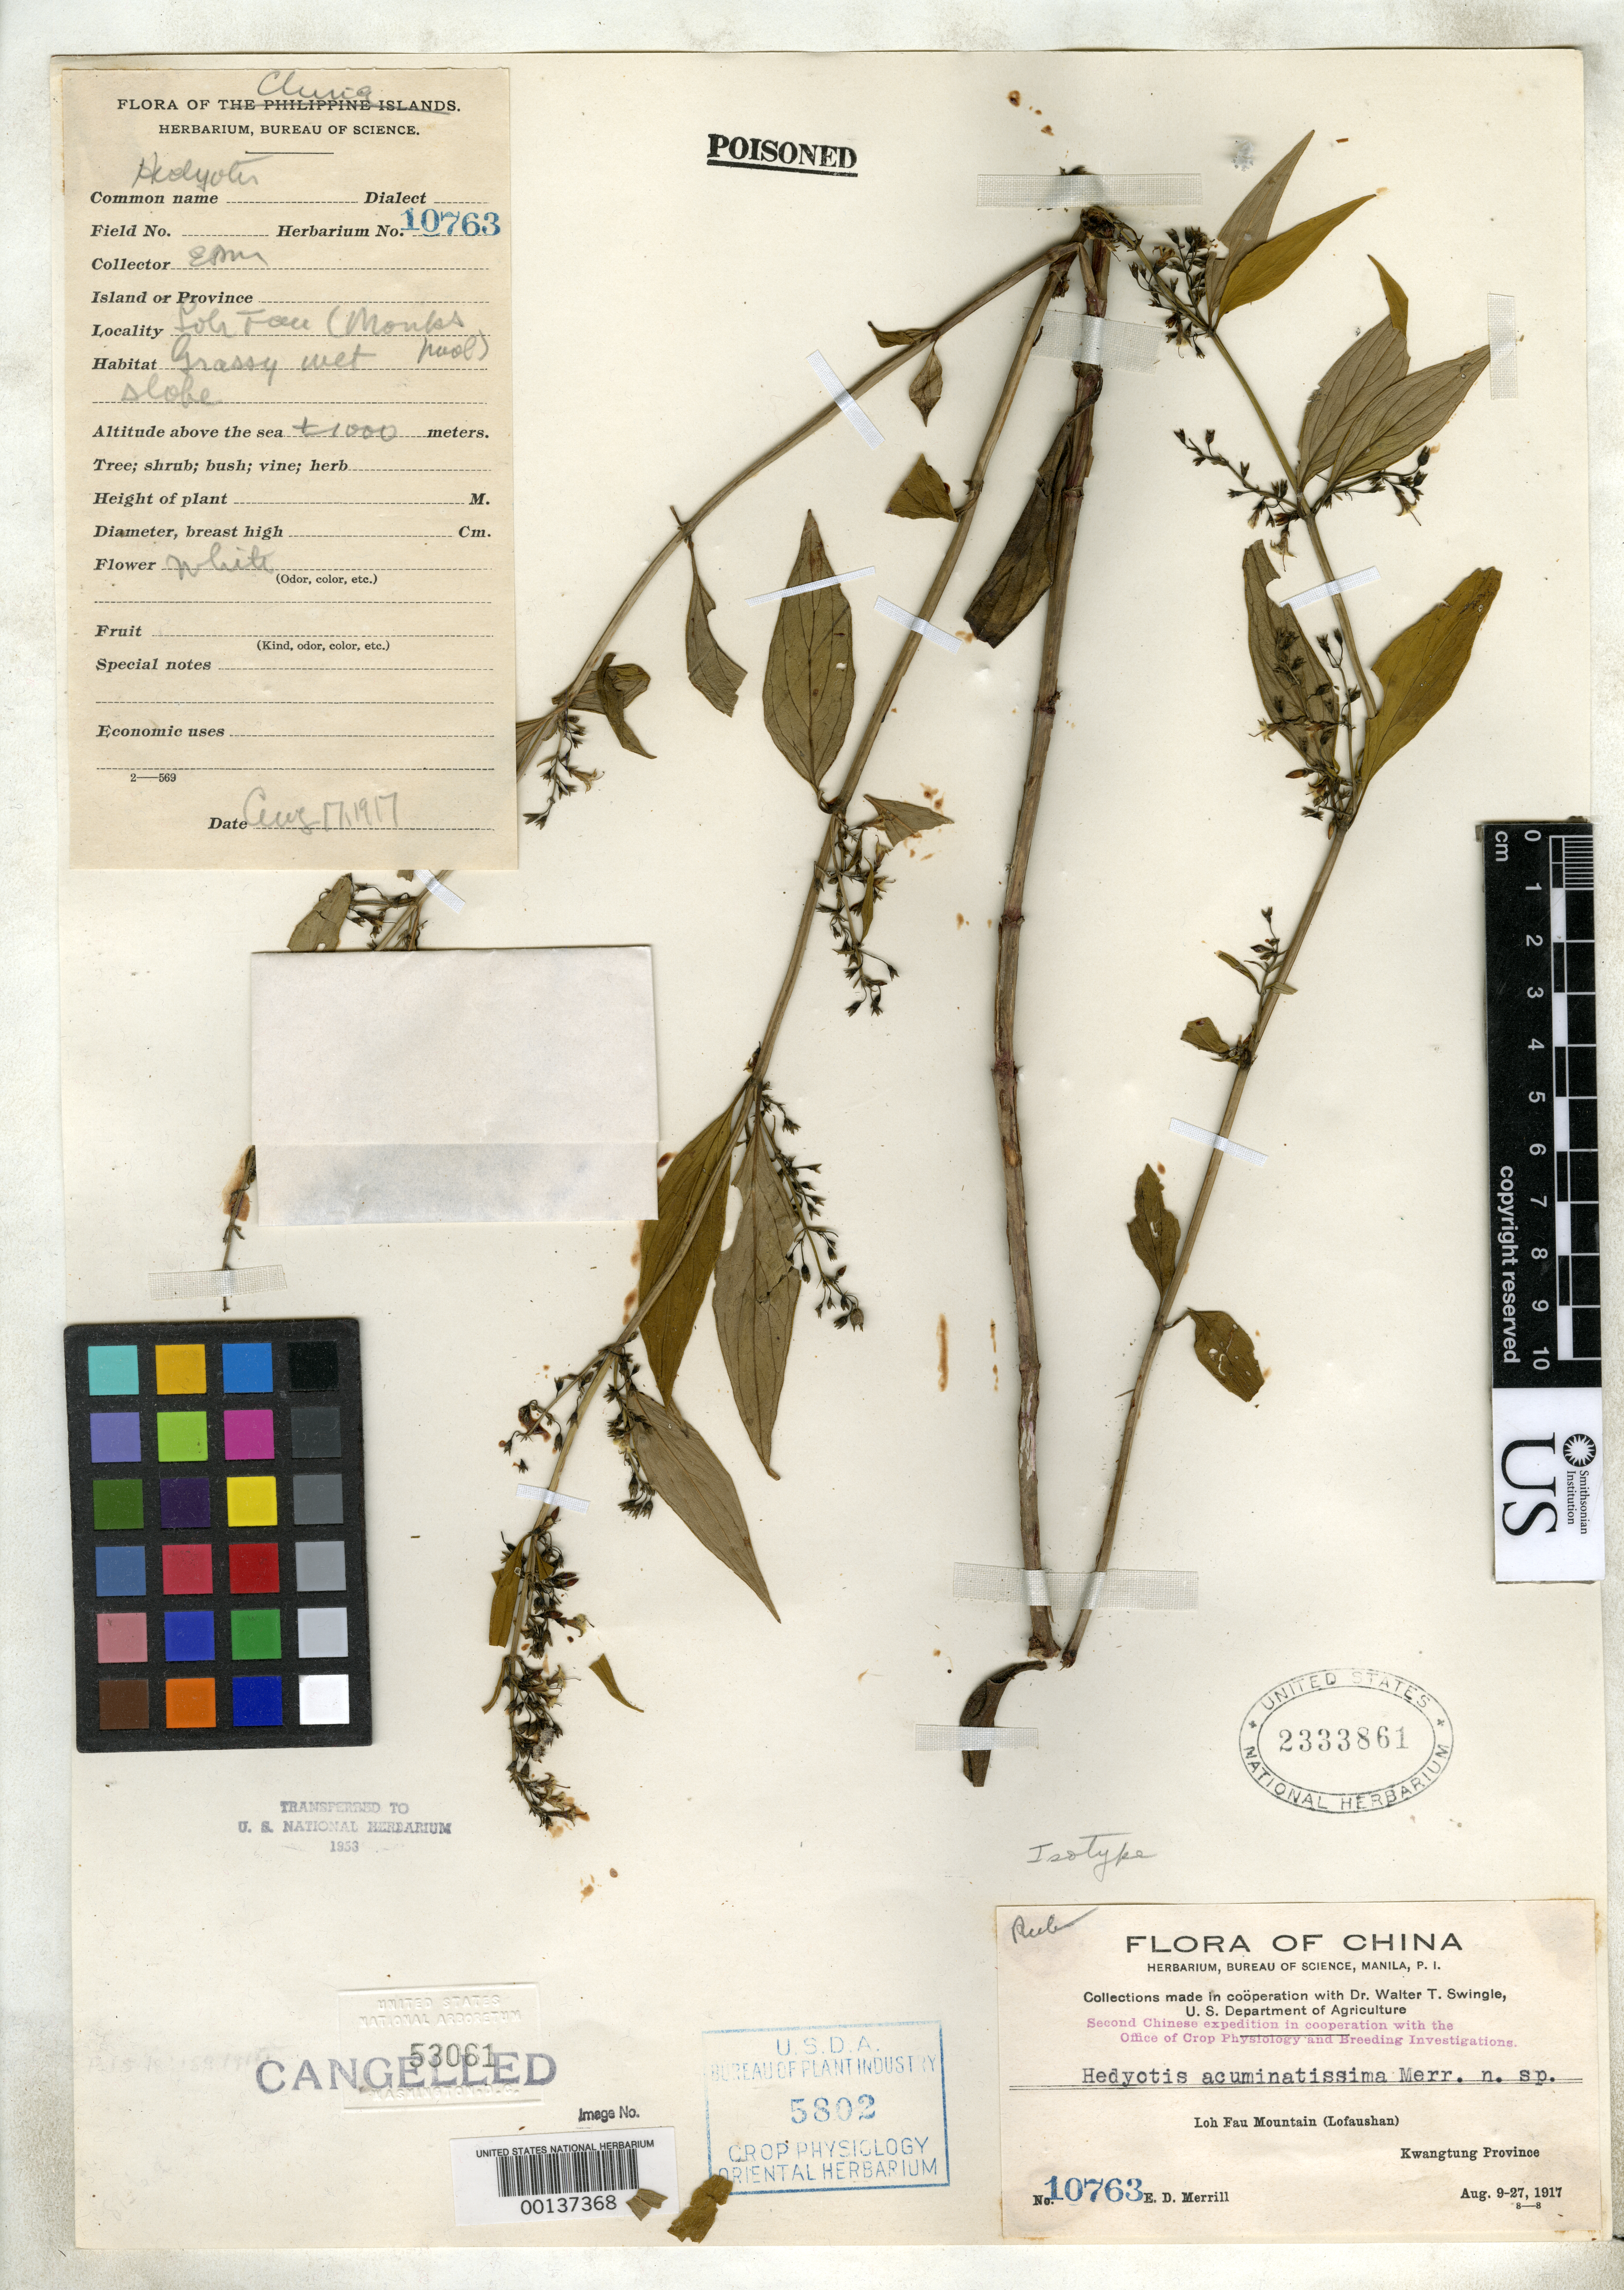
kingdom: Plantae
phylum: Tracheophyta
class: Magnoliopsida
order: Gentianales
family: Rubiaceae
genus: Hedyotis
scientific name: Hedyotis acuminatissima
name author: Merr.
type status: Isotype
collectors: E. D. Merrill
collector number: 10763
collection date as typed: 17 Aug 1927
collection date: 1927-08-17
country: China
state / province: Guangdong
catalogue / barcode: US 2333861